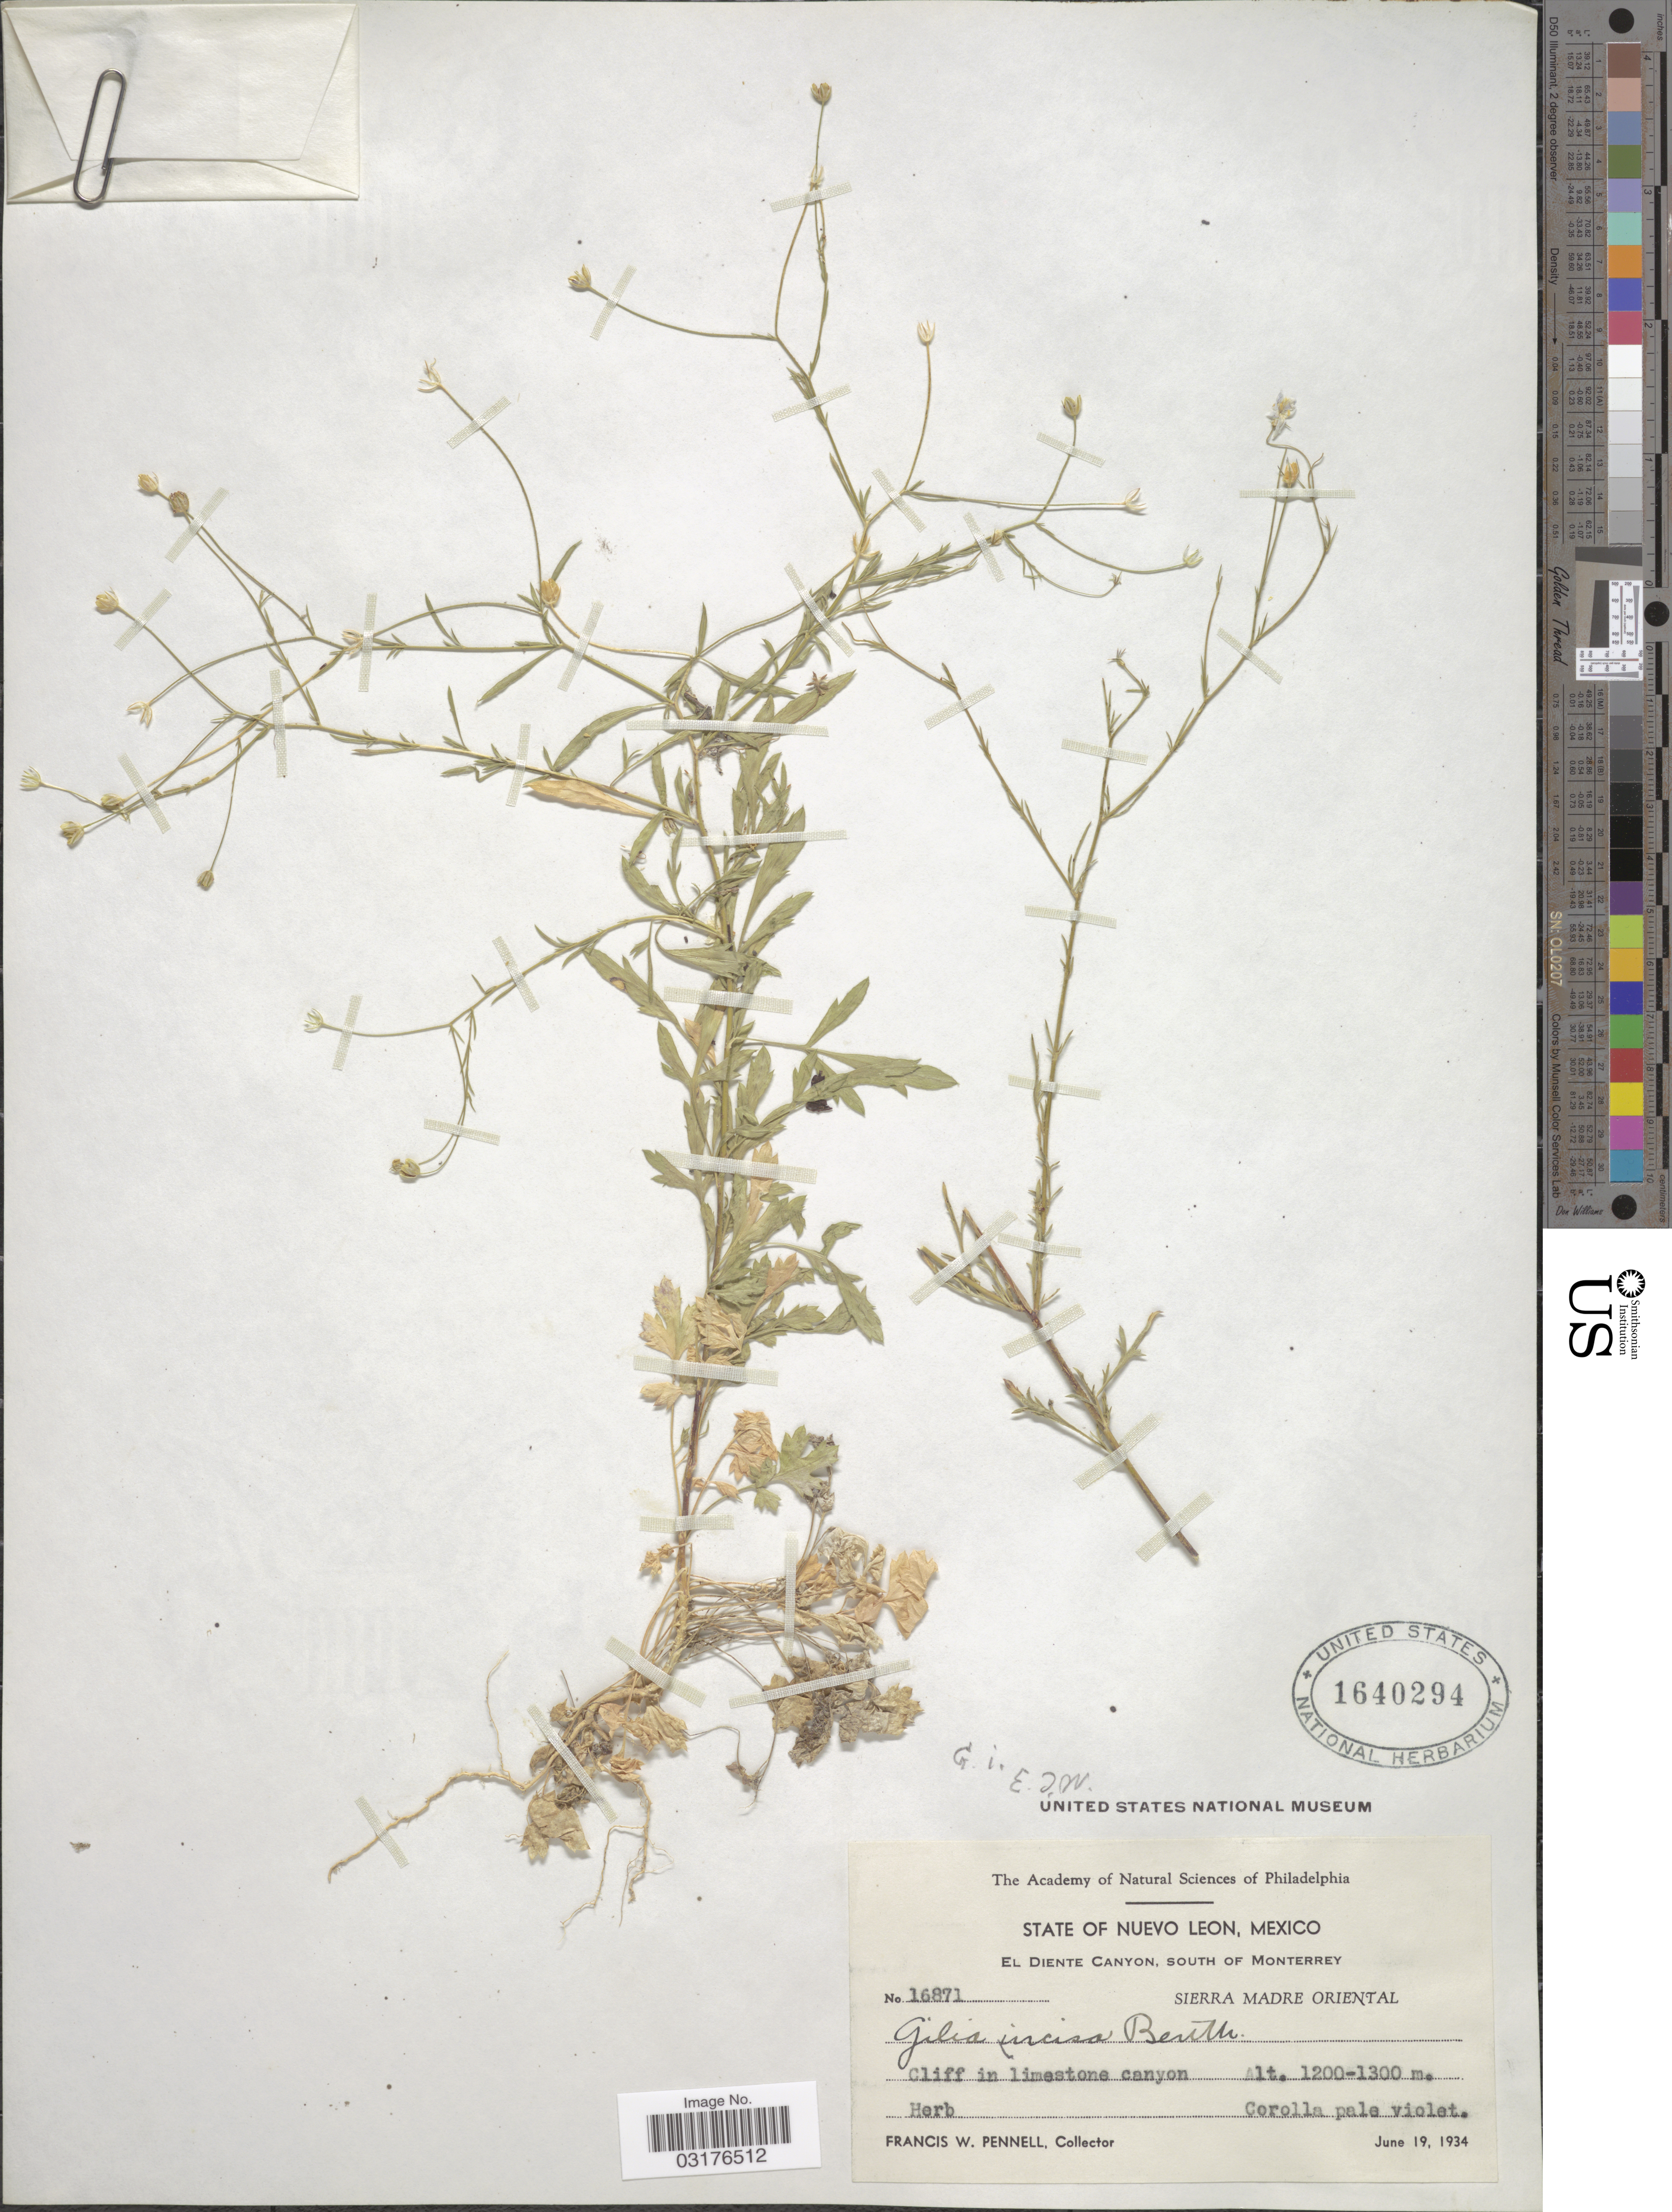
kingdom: Plantae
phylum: Tracheophyta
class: Magnoliopsida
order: Ericales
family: Polemoniaceae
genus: Giliastrum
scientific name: Giliastrum incisum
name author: (Benth.) J.M. Porter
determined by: Strong, Mark T., (BOT), Smithsonian Institution - National Museum of Natural History (UNITED STATES)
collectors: F. W. Pennell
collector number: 16871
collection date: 1934-06-19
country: Mexico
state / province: Nuevo León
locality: El Diente Canyon, south of Monterrey. Sierra Madre Oriental.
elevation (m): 1200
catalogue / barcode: US 1640294